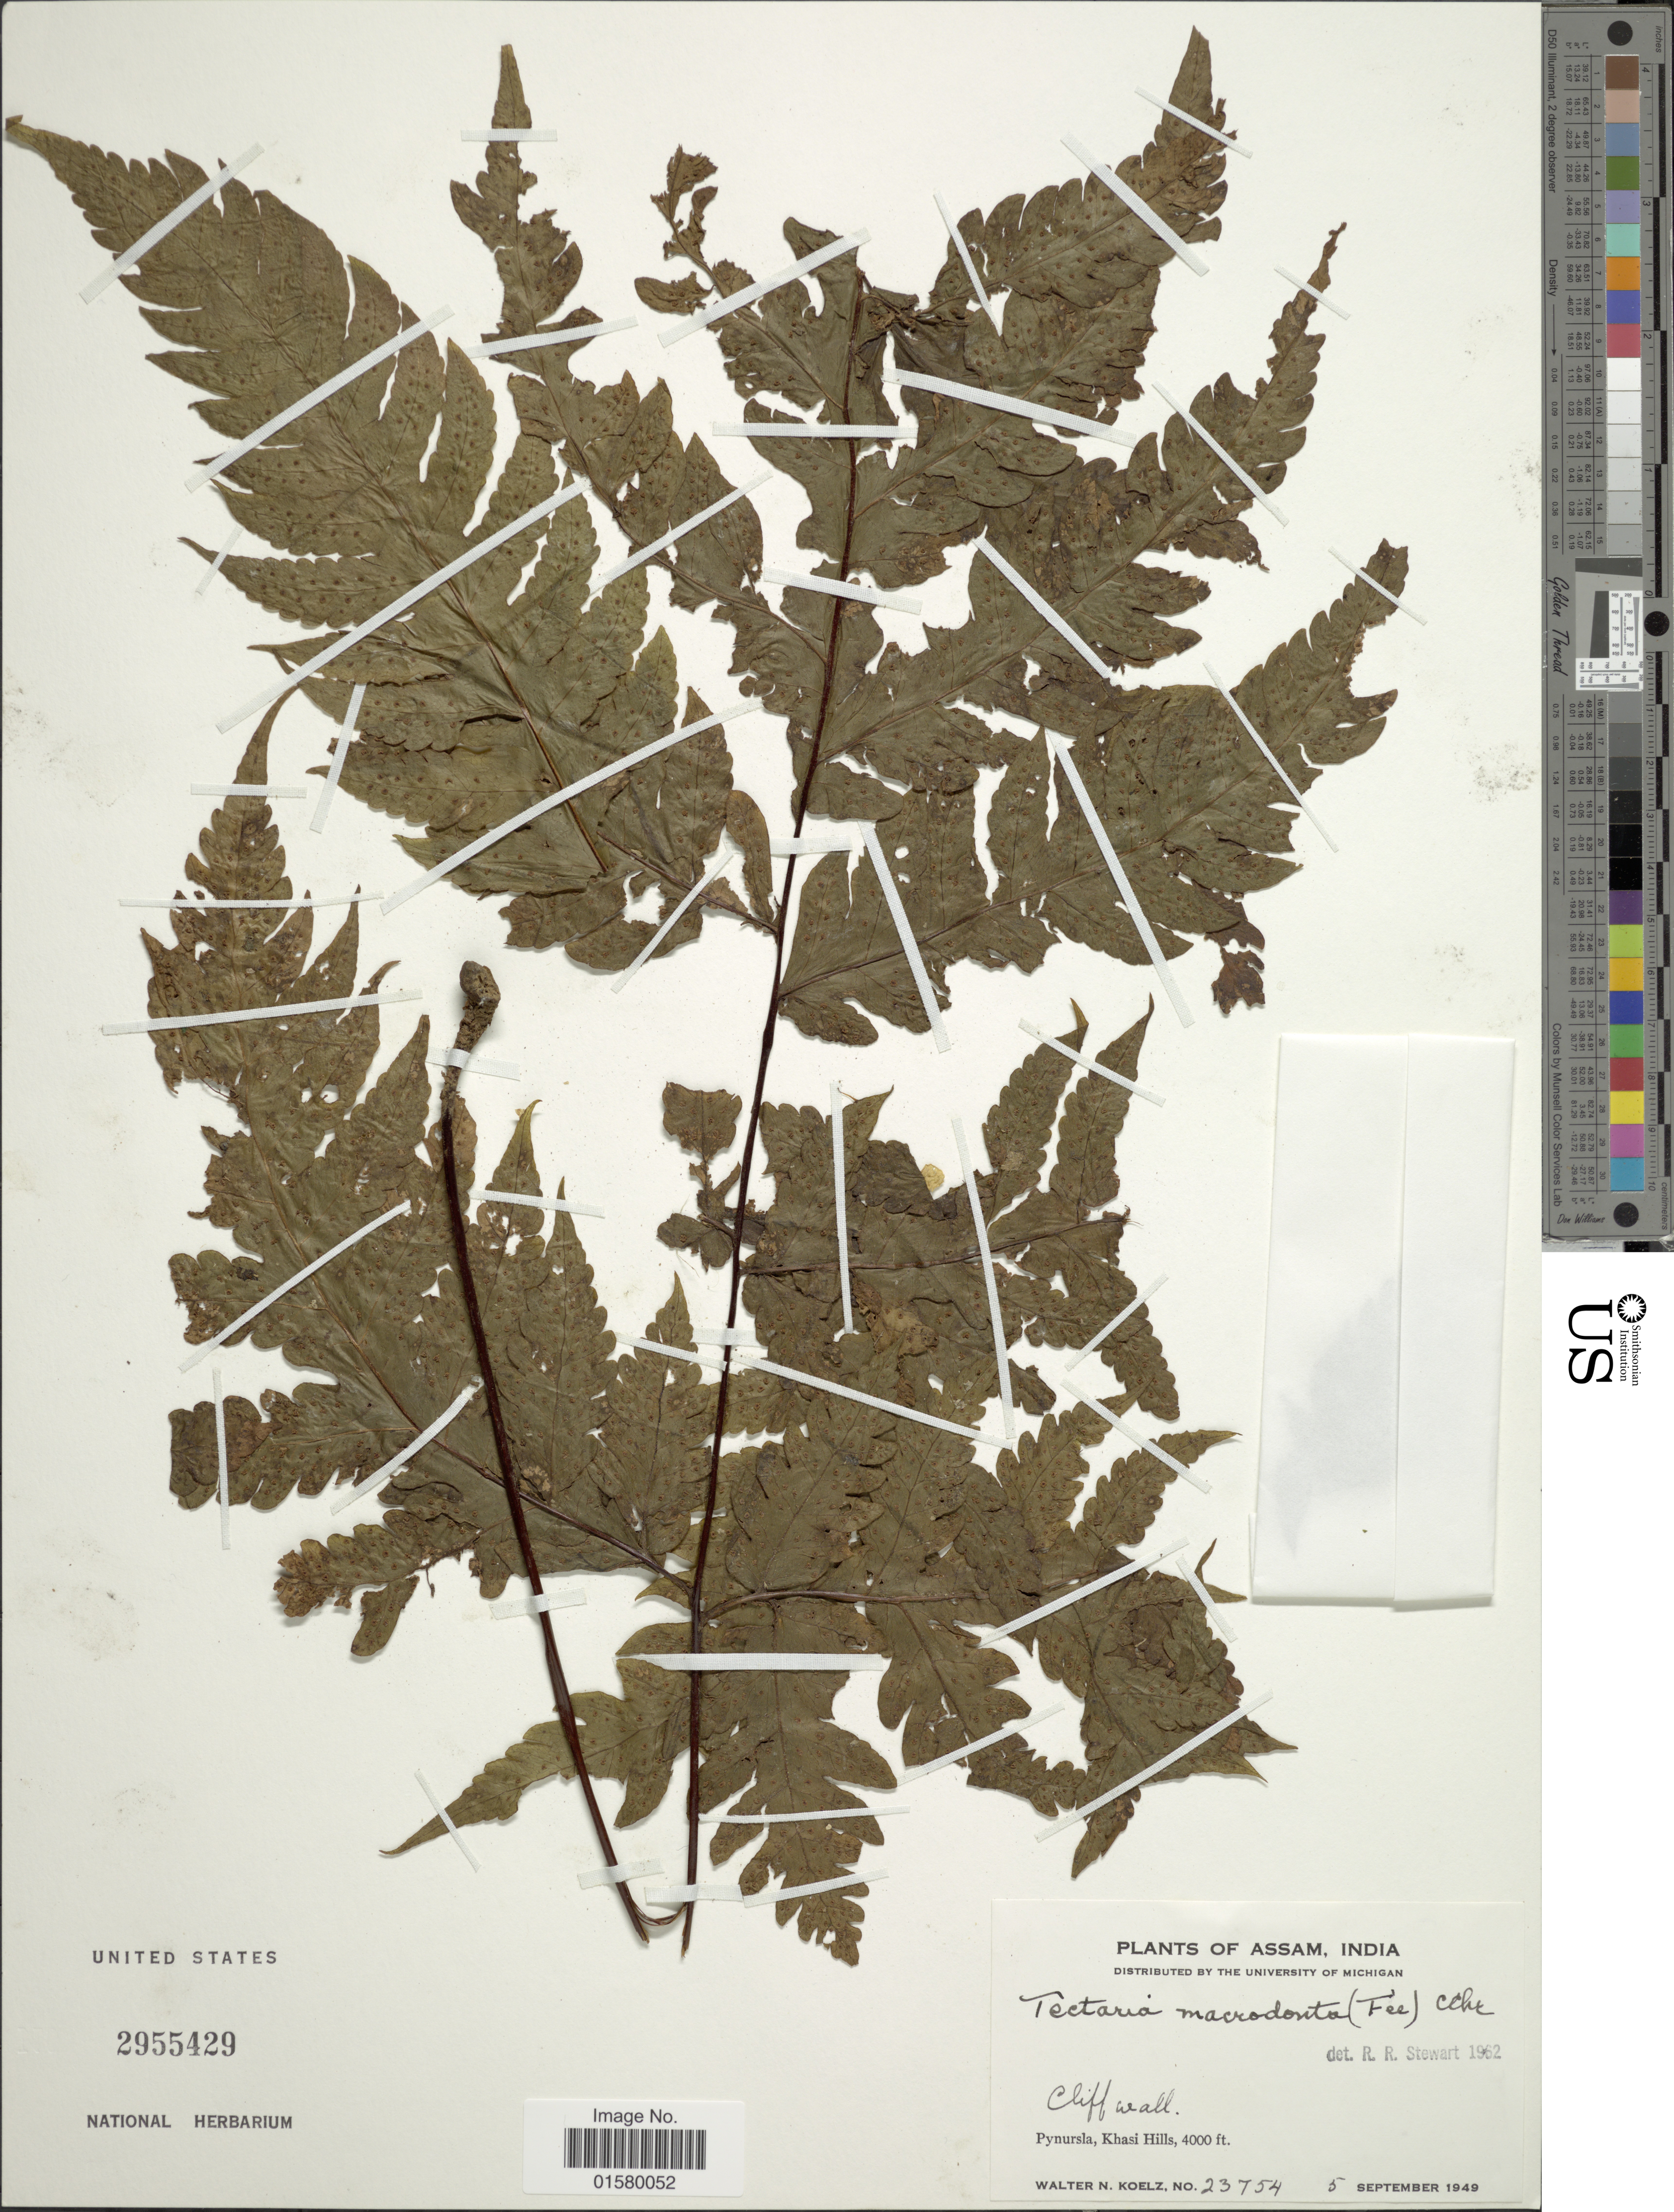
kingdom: Plantae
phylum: Tracheophyta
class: Polypodiopsida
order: Polypodiales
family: Tectariaceae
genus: Tectaria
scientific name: Tectaria coadunata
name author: (J. Sm.) C. Chr.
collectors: W. N. Koelz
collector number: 23754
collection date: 1949-09-05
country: India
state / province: Meghalaya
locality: Pynursla, Khasi Hills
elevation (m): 1219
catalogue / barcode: US 2955429